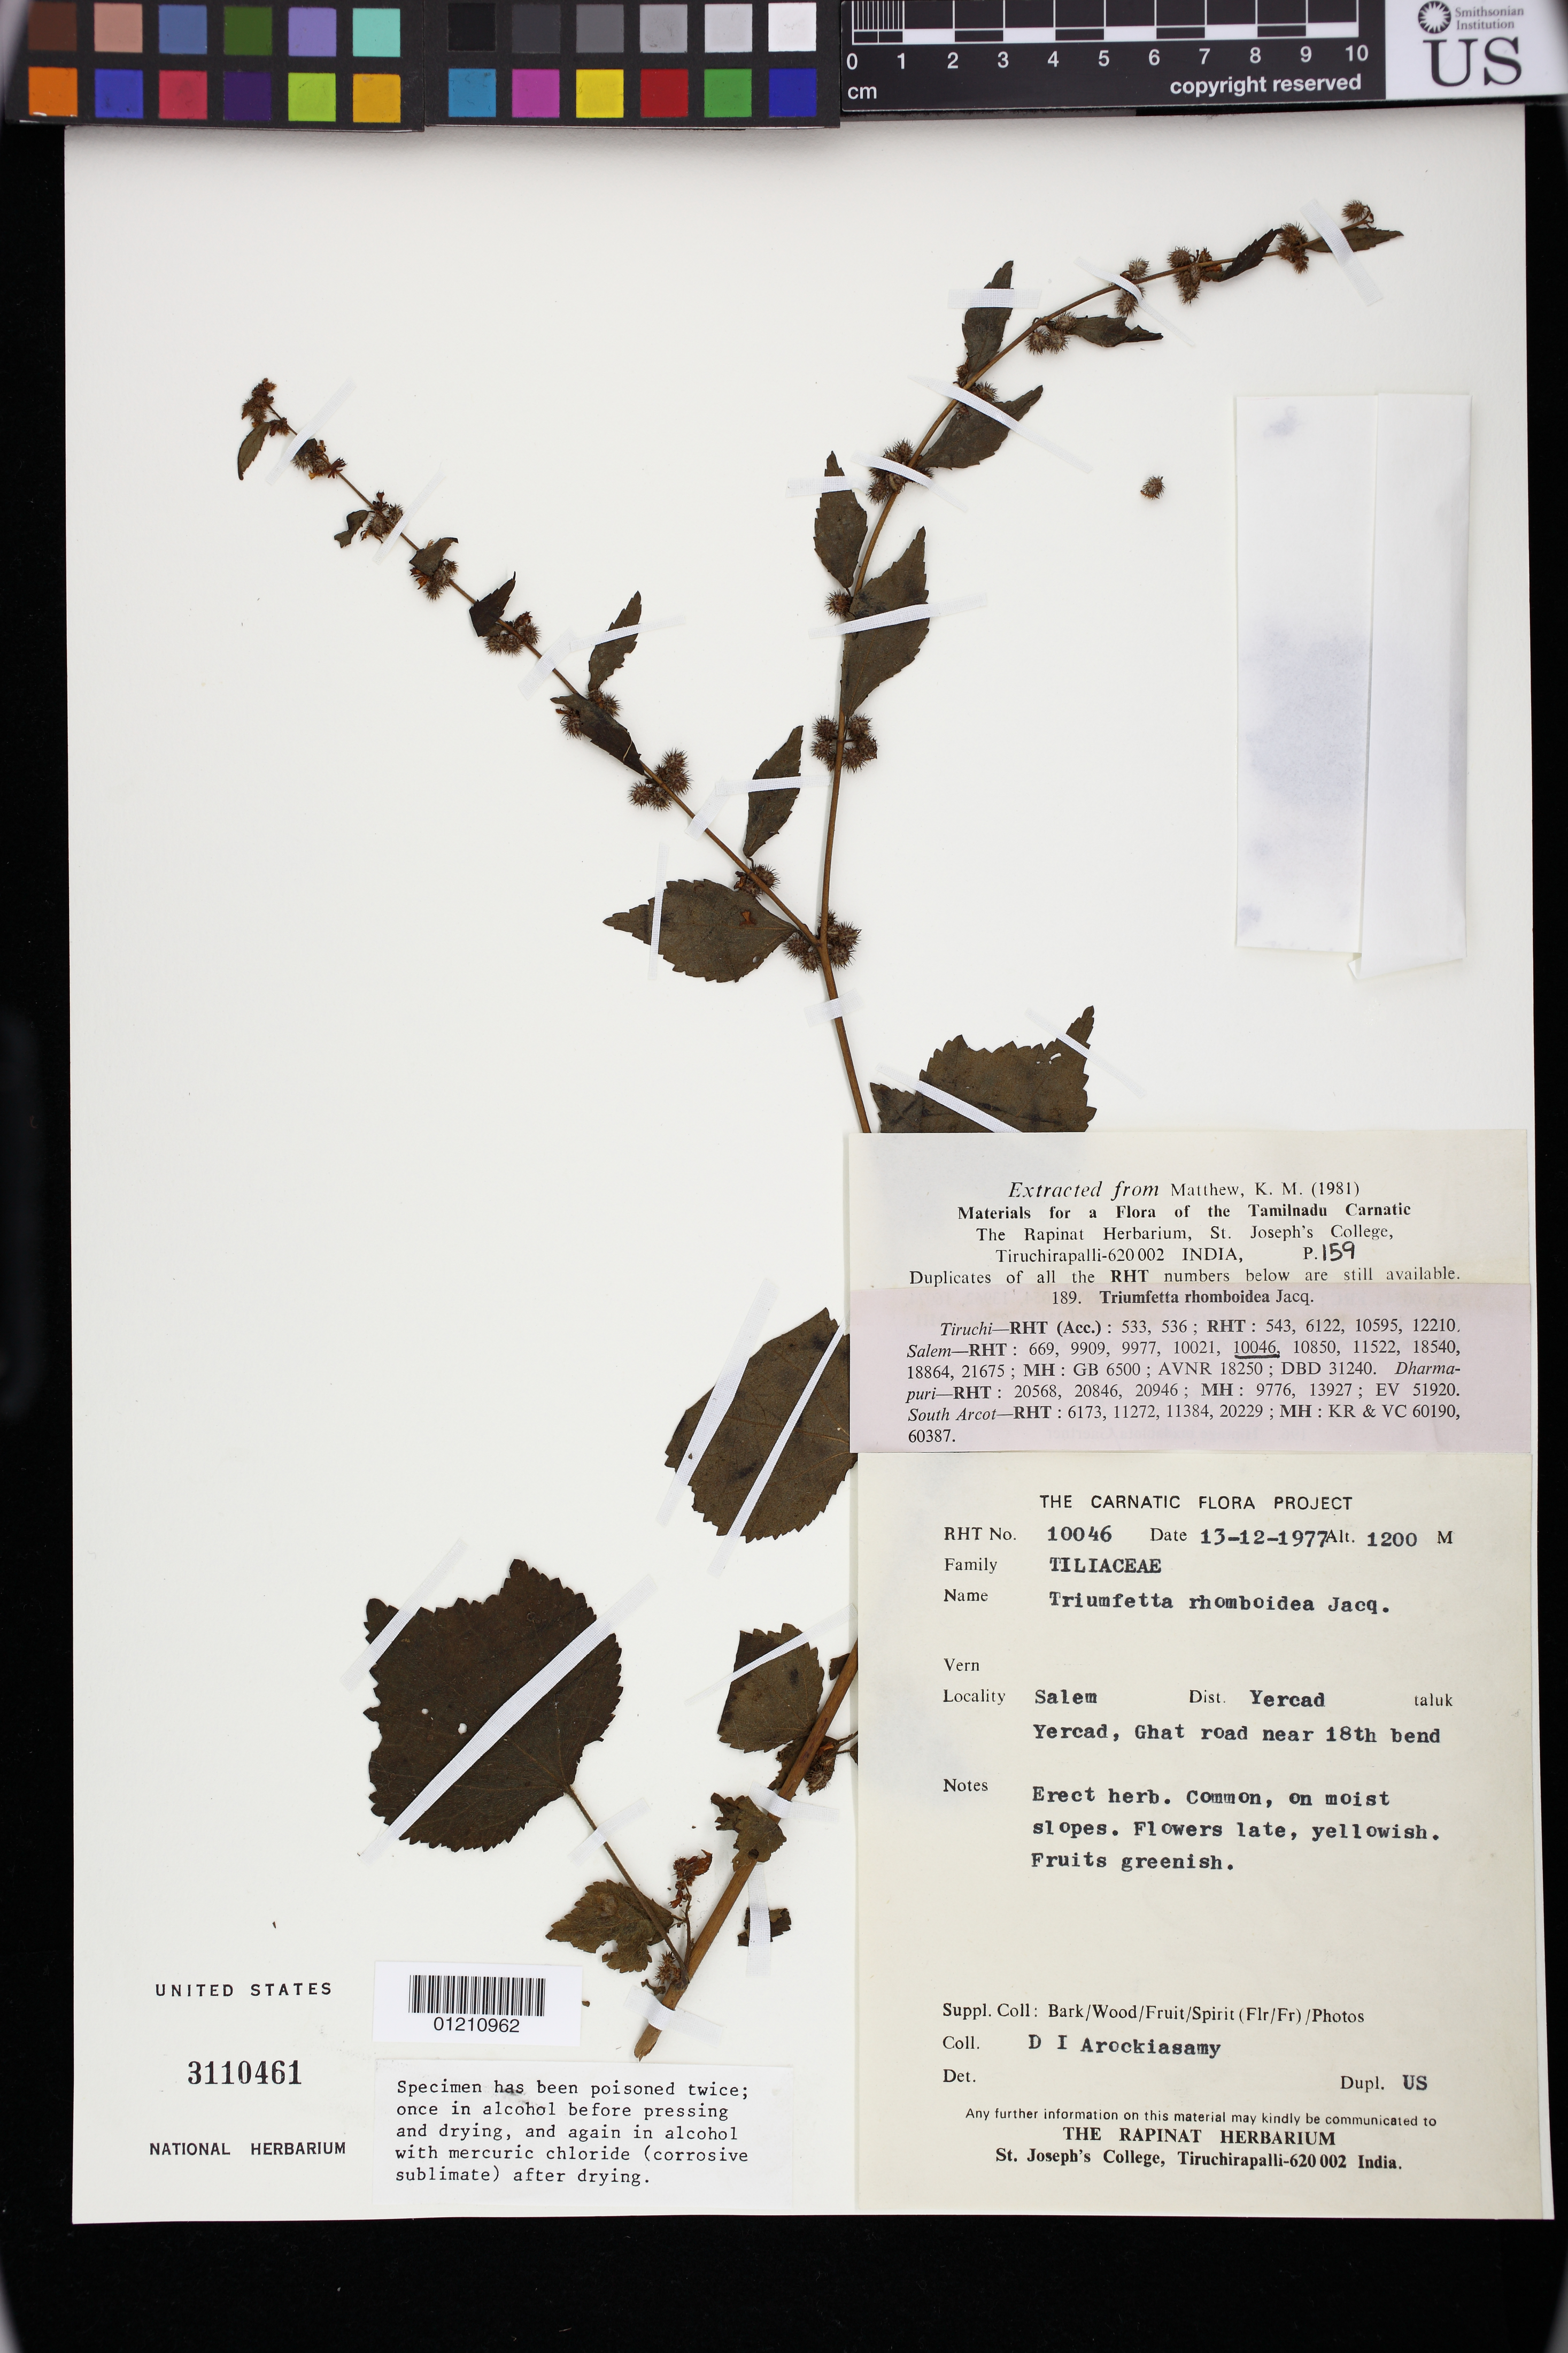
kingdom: Plantae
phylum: Tracheophyta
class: Magnoliopsida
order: Malvales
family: Malvaceae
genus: Triumfetta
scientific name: Triumfetta rhomboidea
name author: Jacq.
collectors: D. Arockiasamy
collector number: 10046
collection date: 1977-12-13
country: India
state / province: Tamil Nadu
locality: Salem. Yercad, Ghat road near 18th bend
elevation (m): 1200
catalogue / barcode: US 3110461